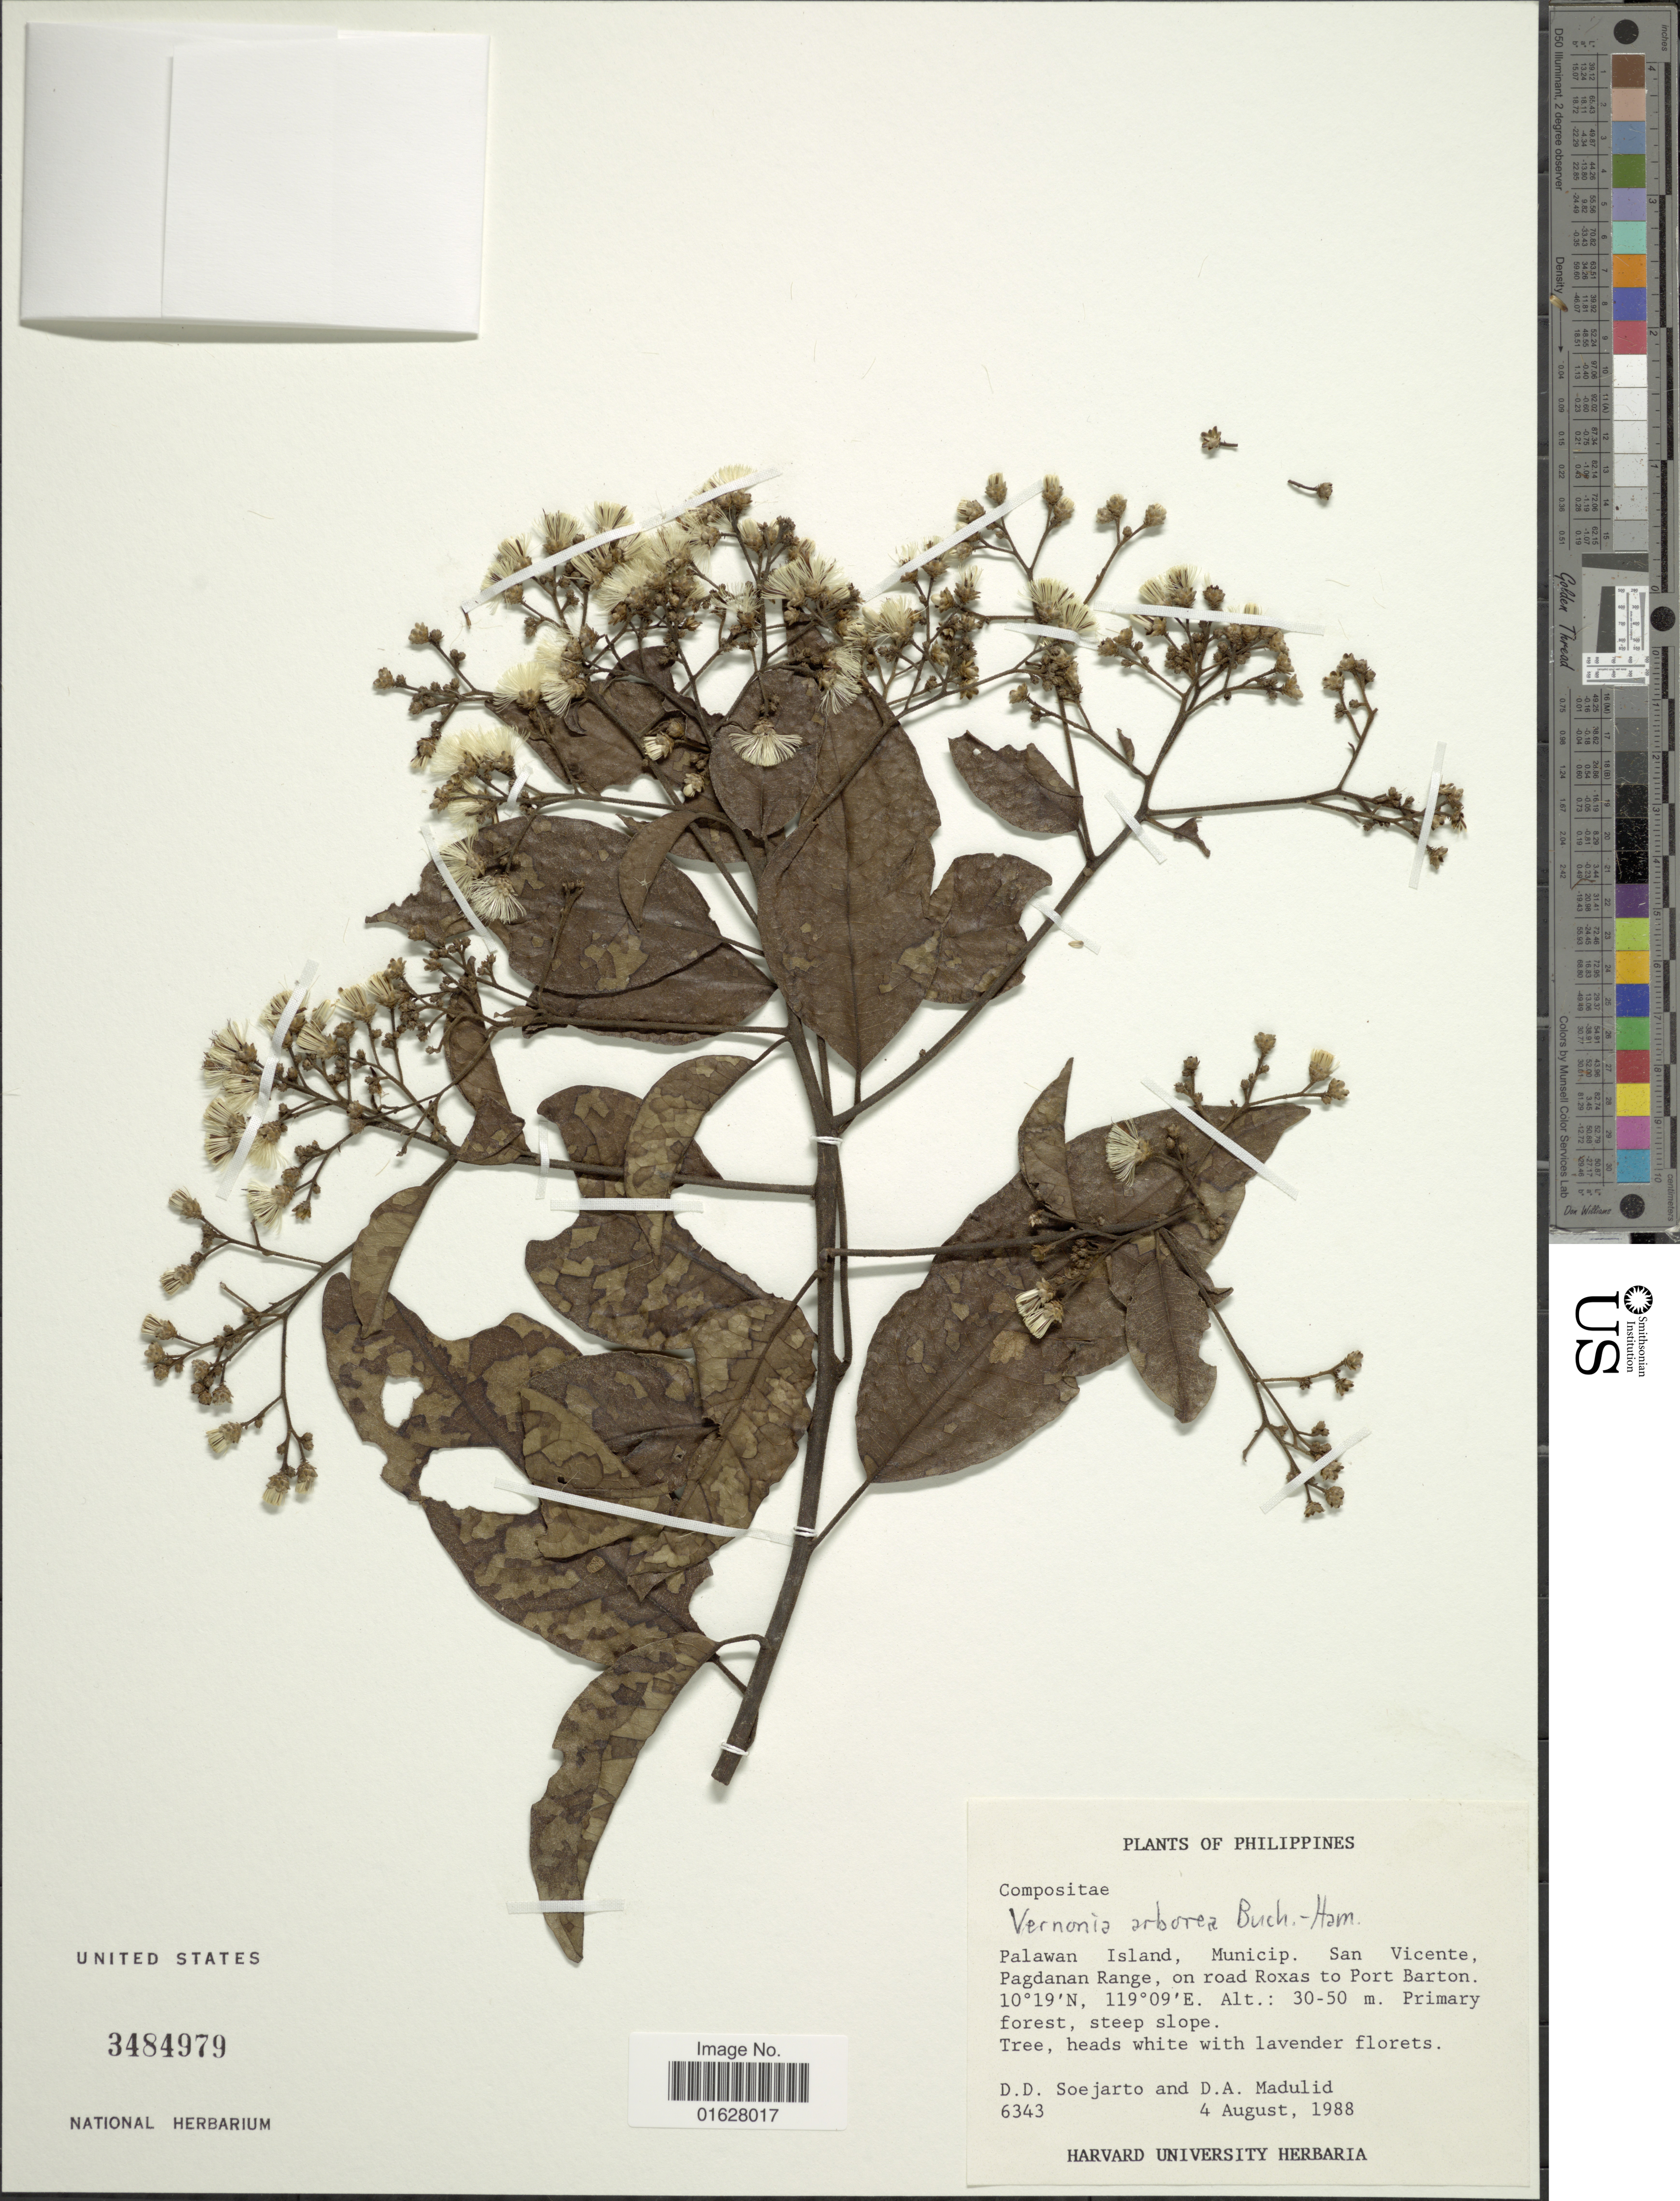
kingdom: Plantae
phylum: Tracheophyta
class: Magnoliopsida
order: Asterales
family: Asteraceae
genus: Strobocalyx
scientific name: Strobocalyx arborea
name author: (Buch.-Ham.) Sch. Bip.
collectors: D. Madulid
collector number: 6343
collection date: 1988-08-04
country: Philippines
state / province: Mimaropa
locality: Philippines. Palawan Island, Municip. San Vicente, Pagdanan Range, on road Roxas to Port Barton. Primary forest. Steep slope.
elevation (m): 30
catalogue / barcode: US 3484979